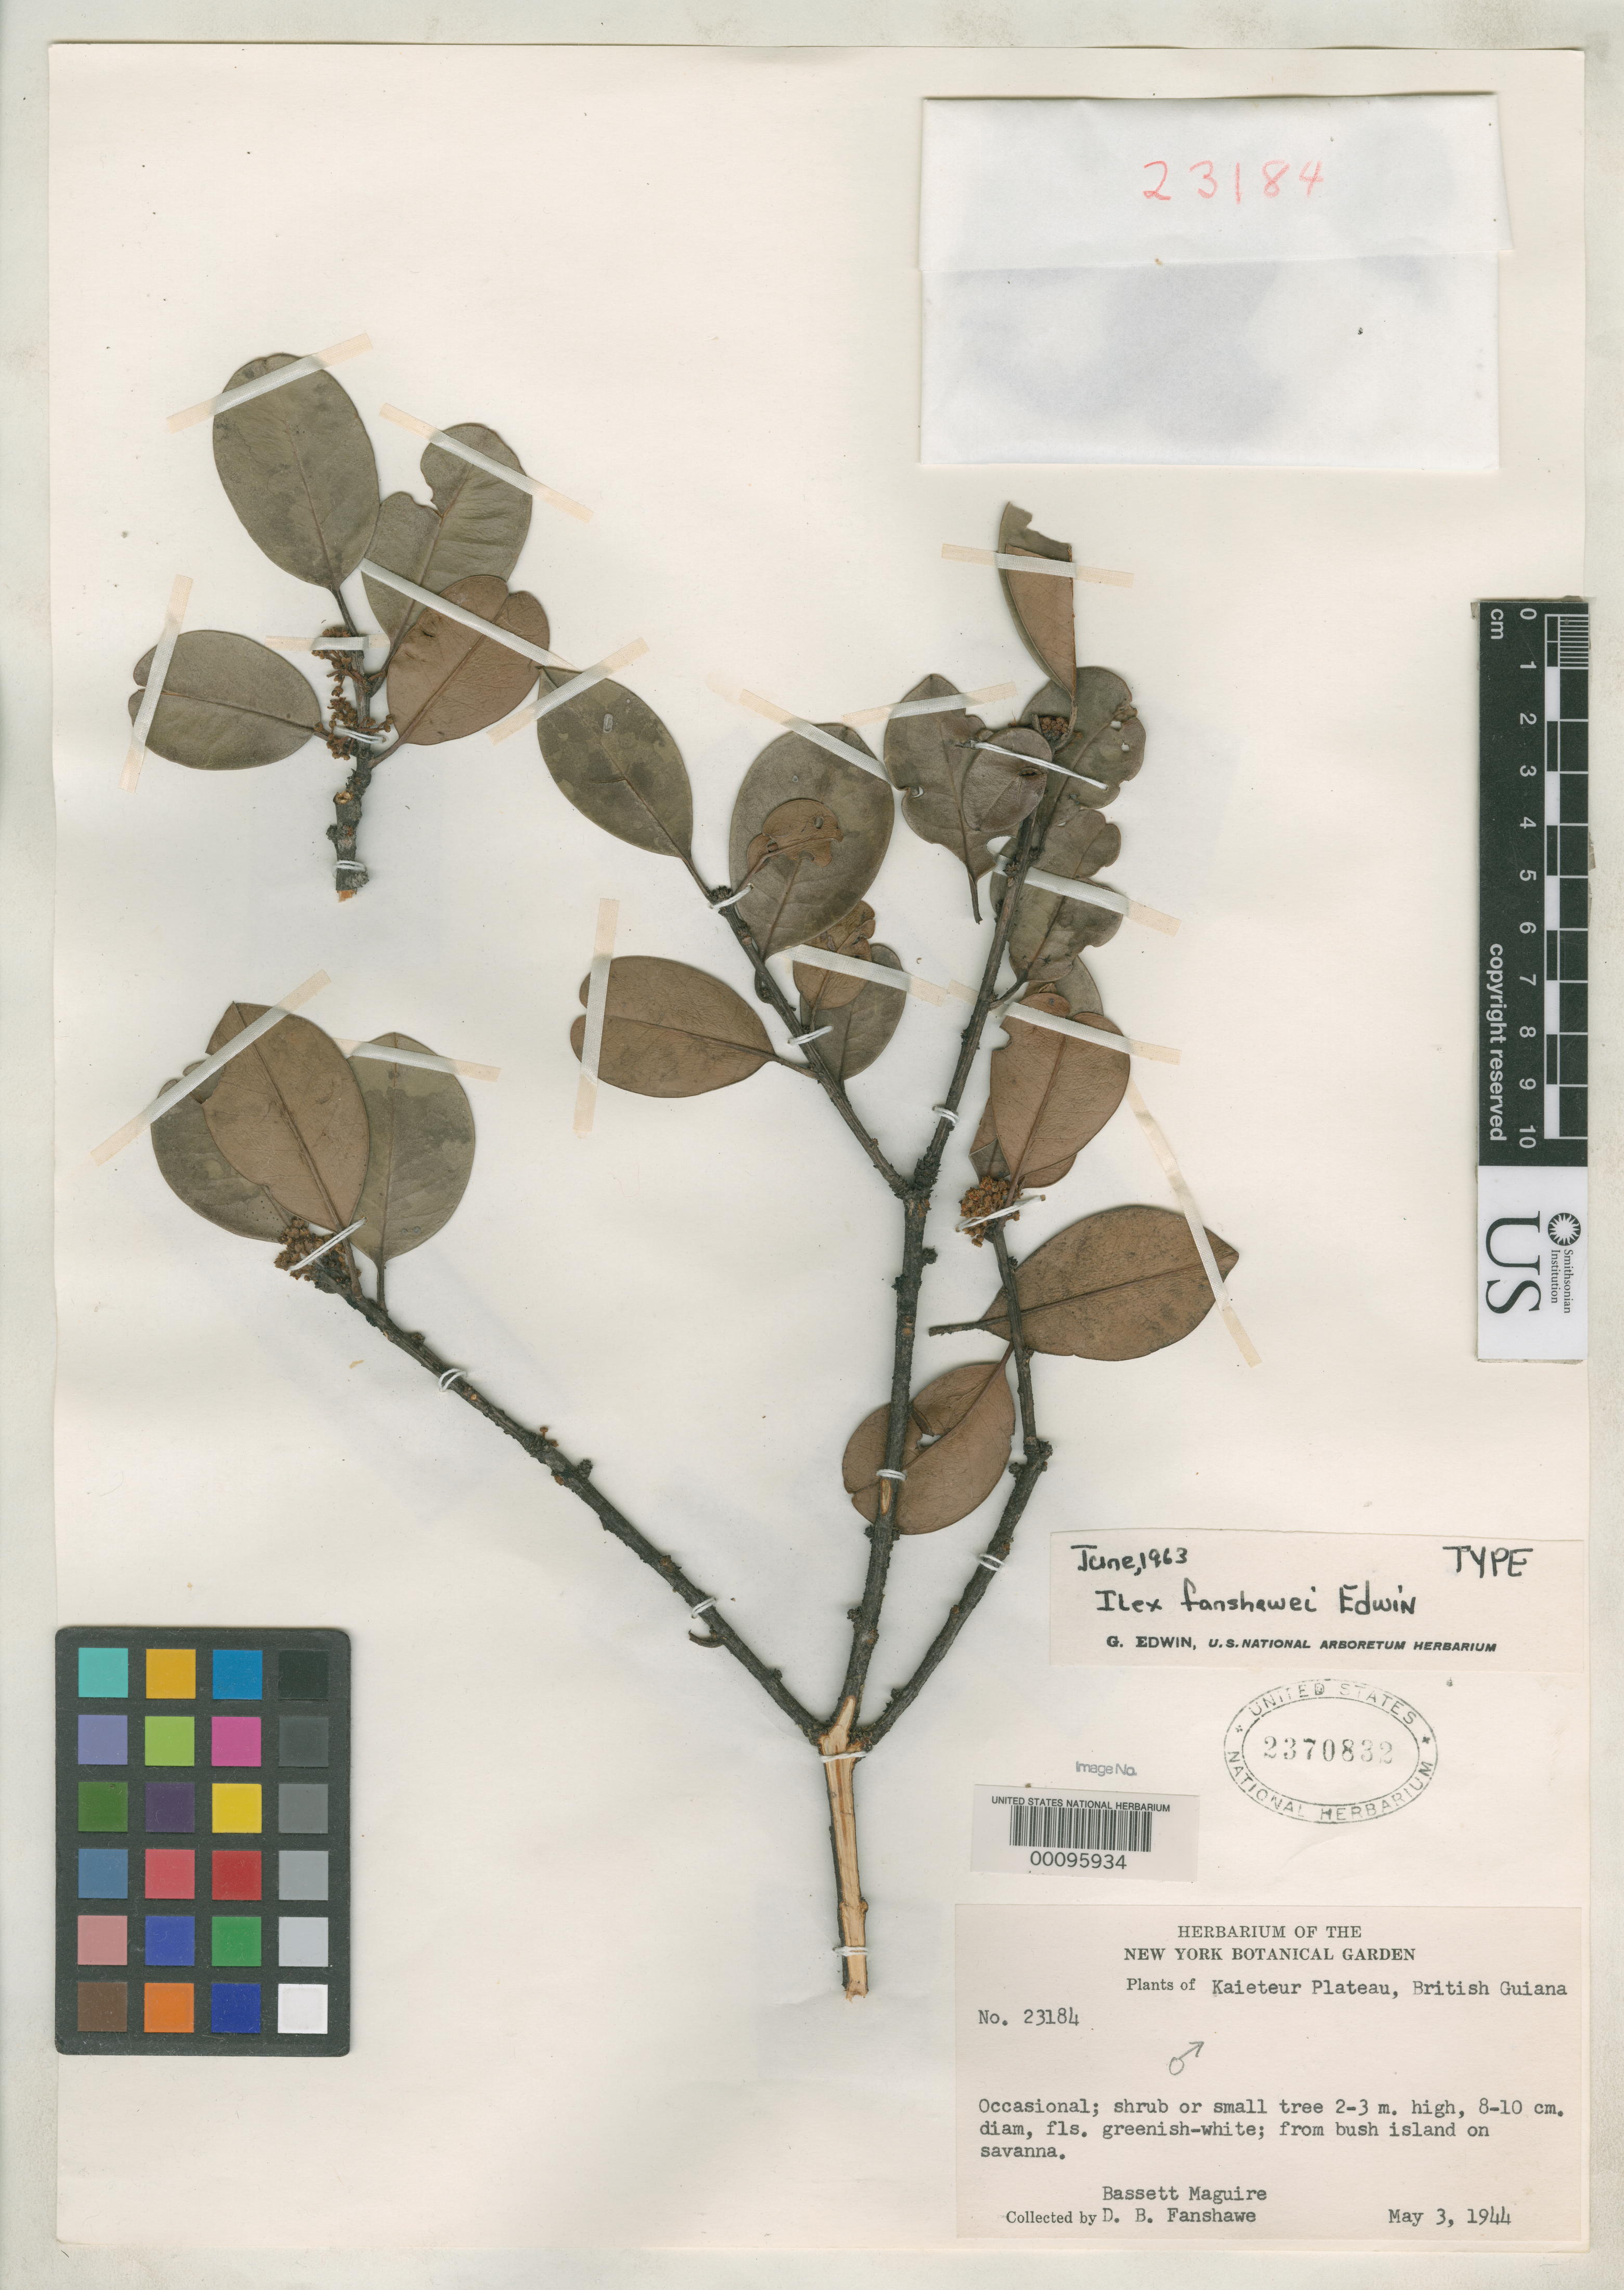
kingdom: Plantae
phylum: Tracheophyta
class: Magnoliopsida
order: Aquifoliales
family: Aquifoliaceae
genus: Ilex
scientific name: Ilex fanshawei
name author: Edwin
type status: Holotype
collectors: B. Maguire & D. B. Fanshawe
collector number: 23184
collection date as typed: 03 May 1944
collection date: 1944-05-03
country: Guyana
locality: Kaieteur Plateau.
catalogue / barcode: US 2370832